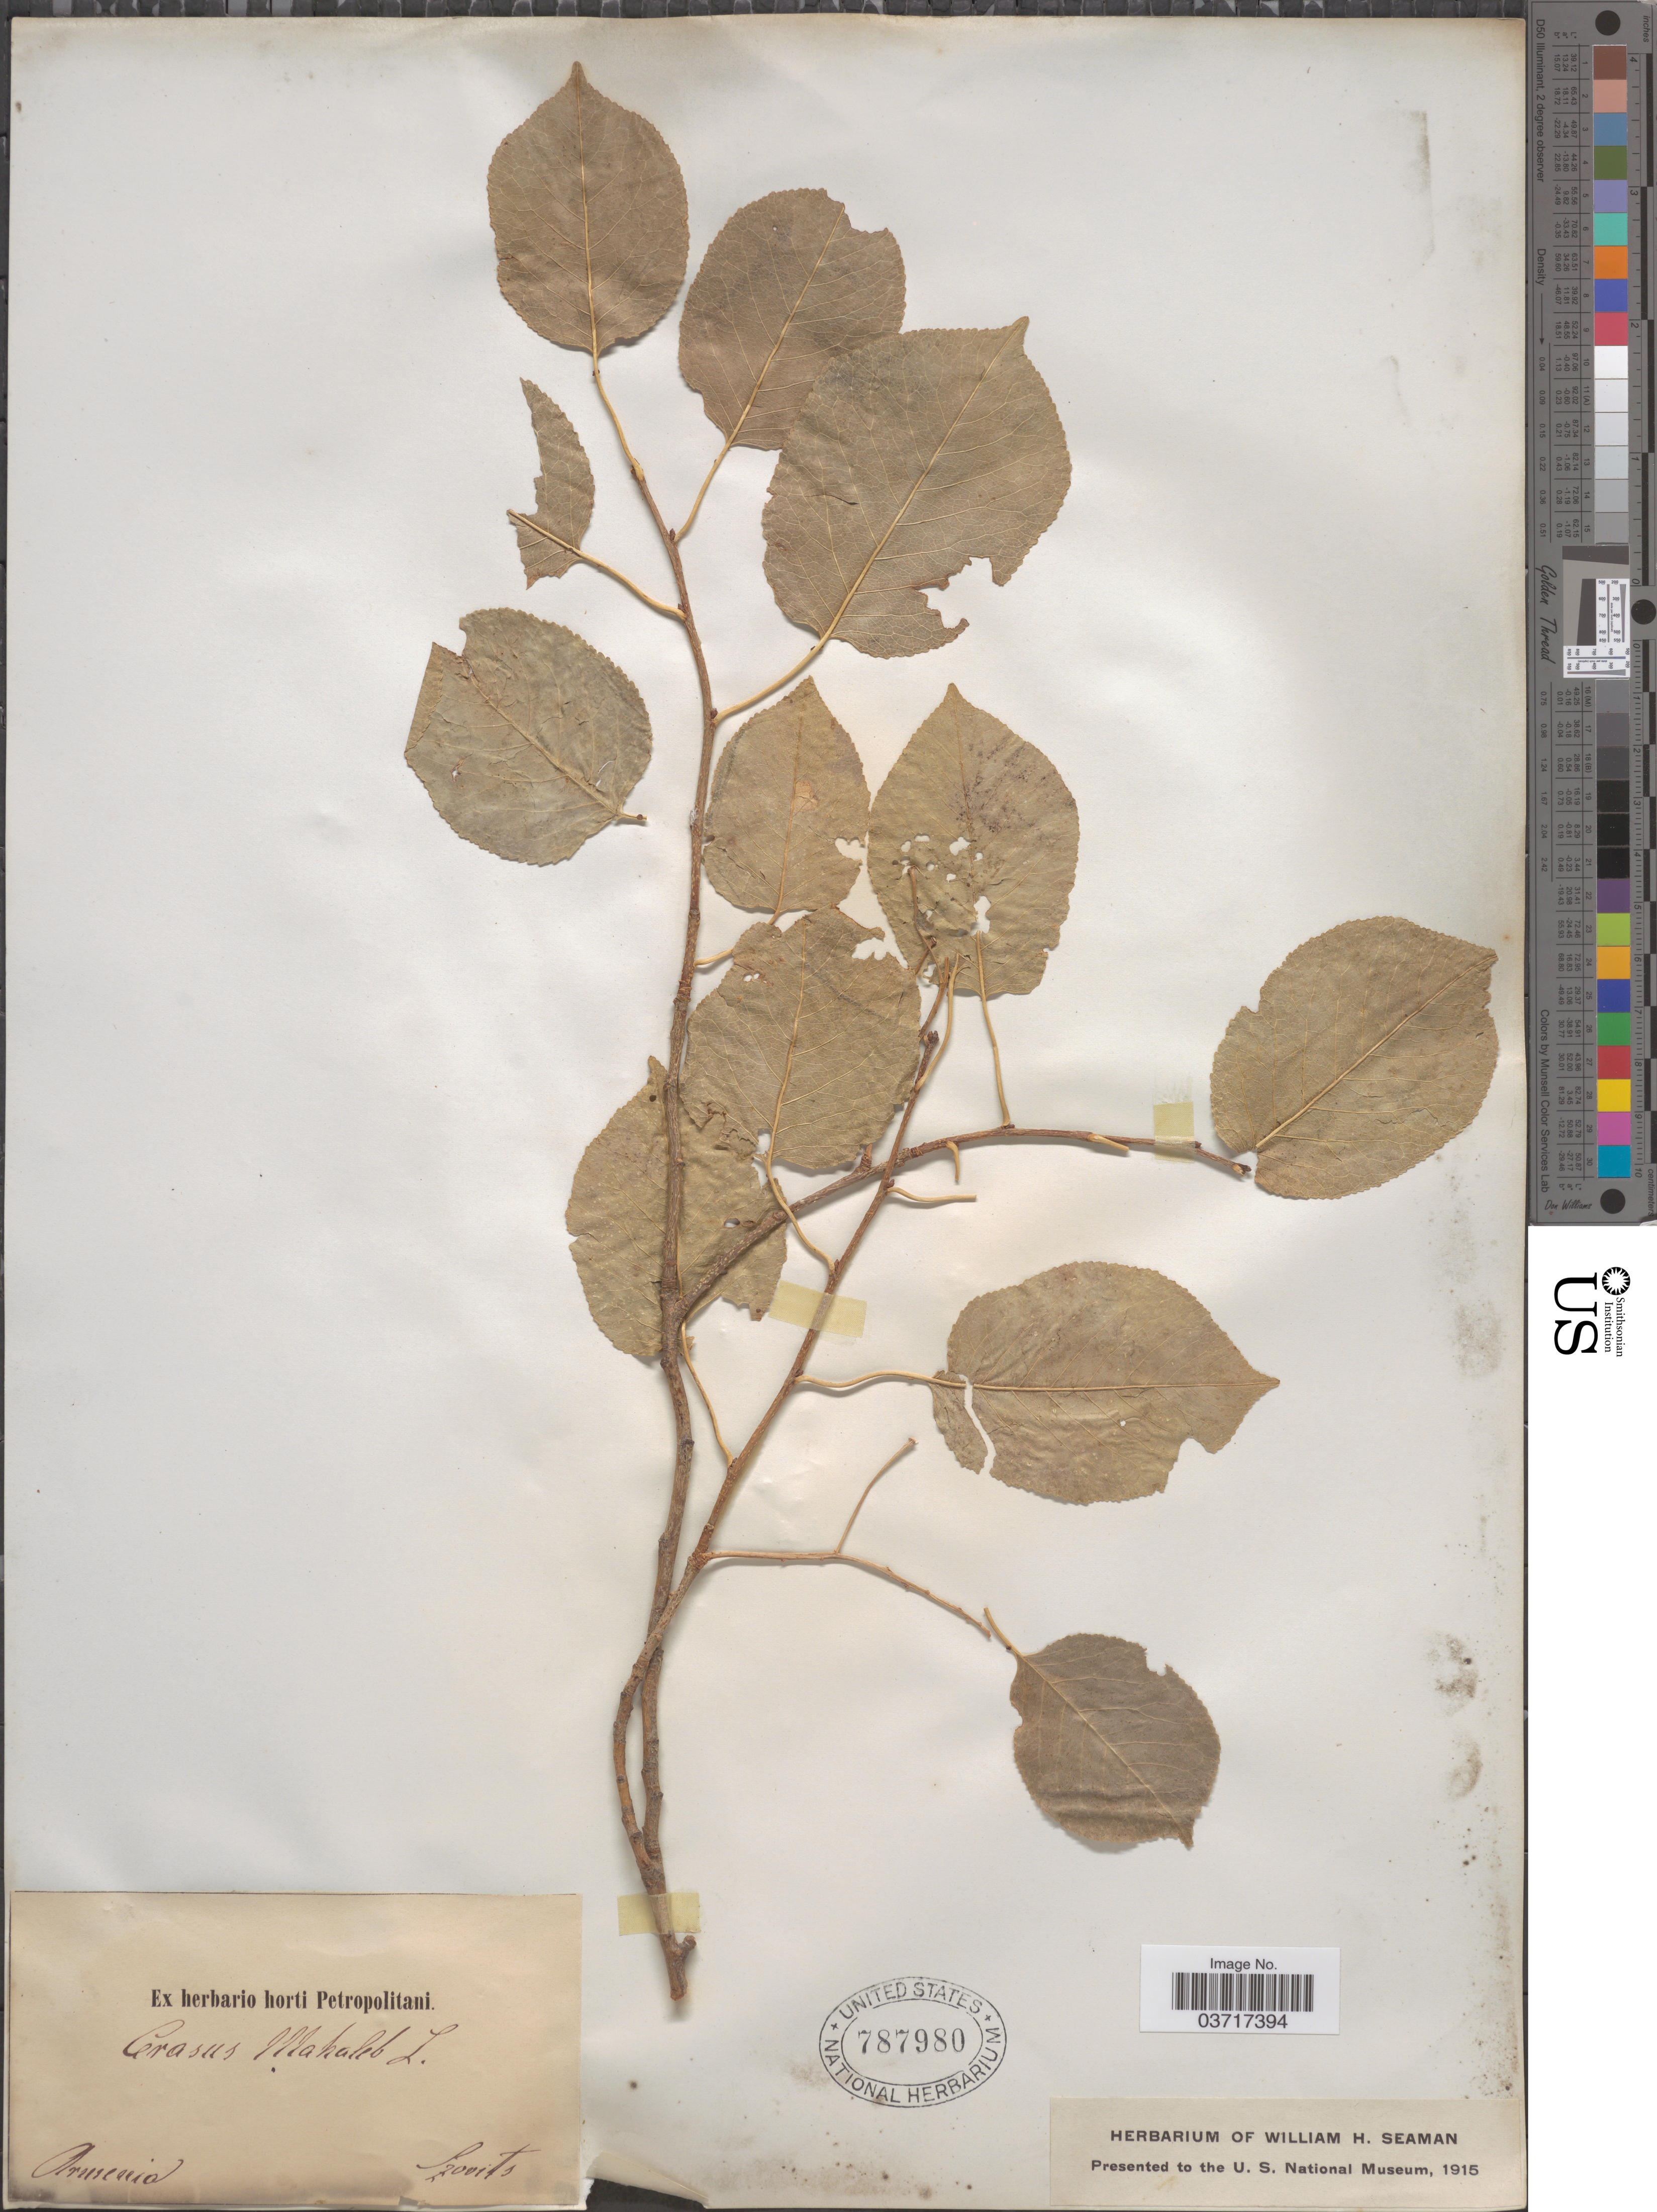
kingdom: Plantae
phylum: Tracheophyta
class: Magnoliopsida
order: Rosales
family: Rosaceae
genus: Prunus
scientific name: Prunus mahaleb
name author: L.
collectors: Szovits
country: Armenia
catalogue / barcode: US 787980